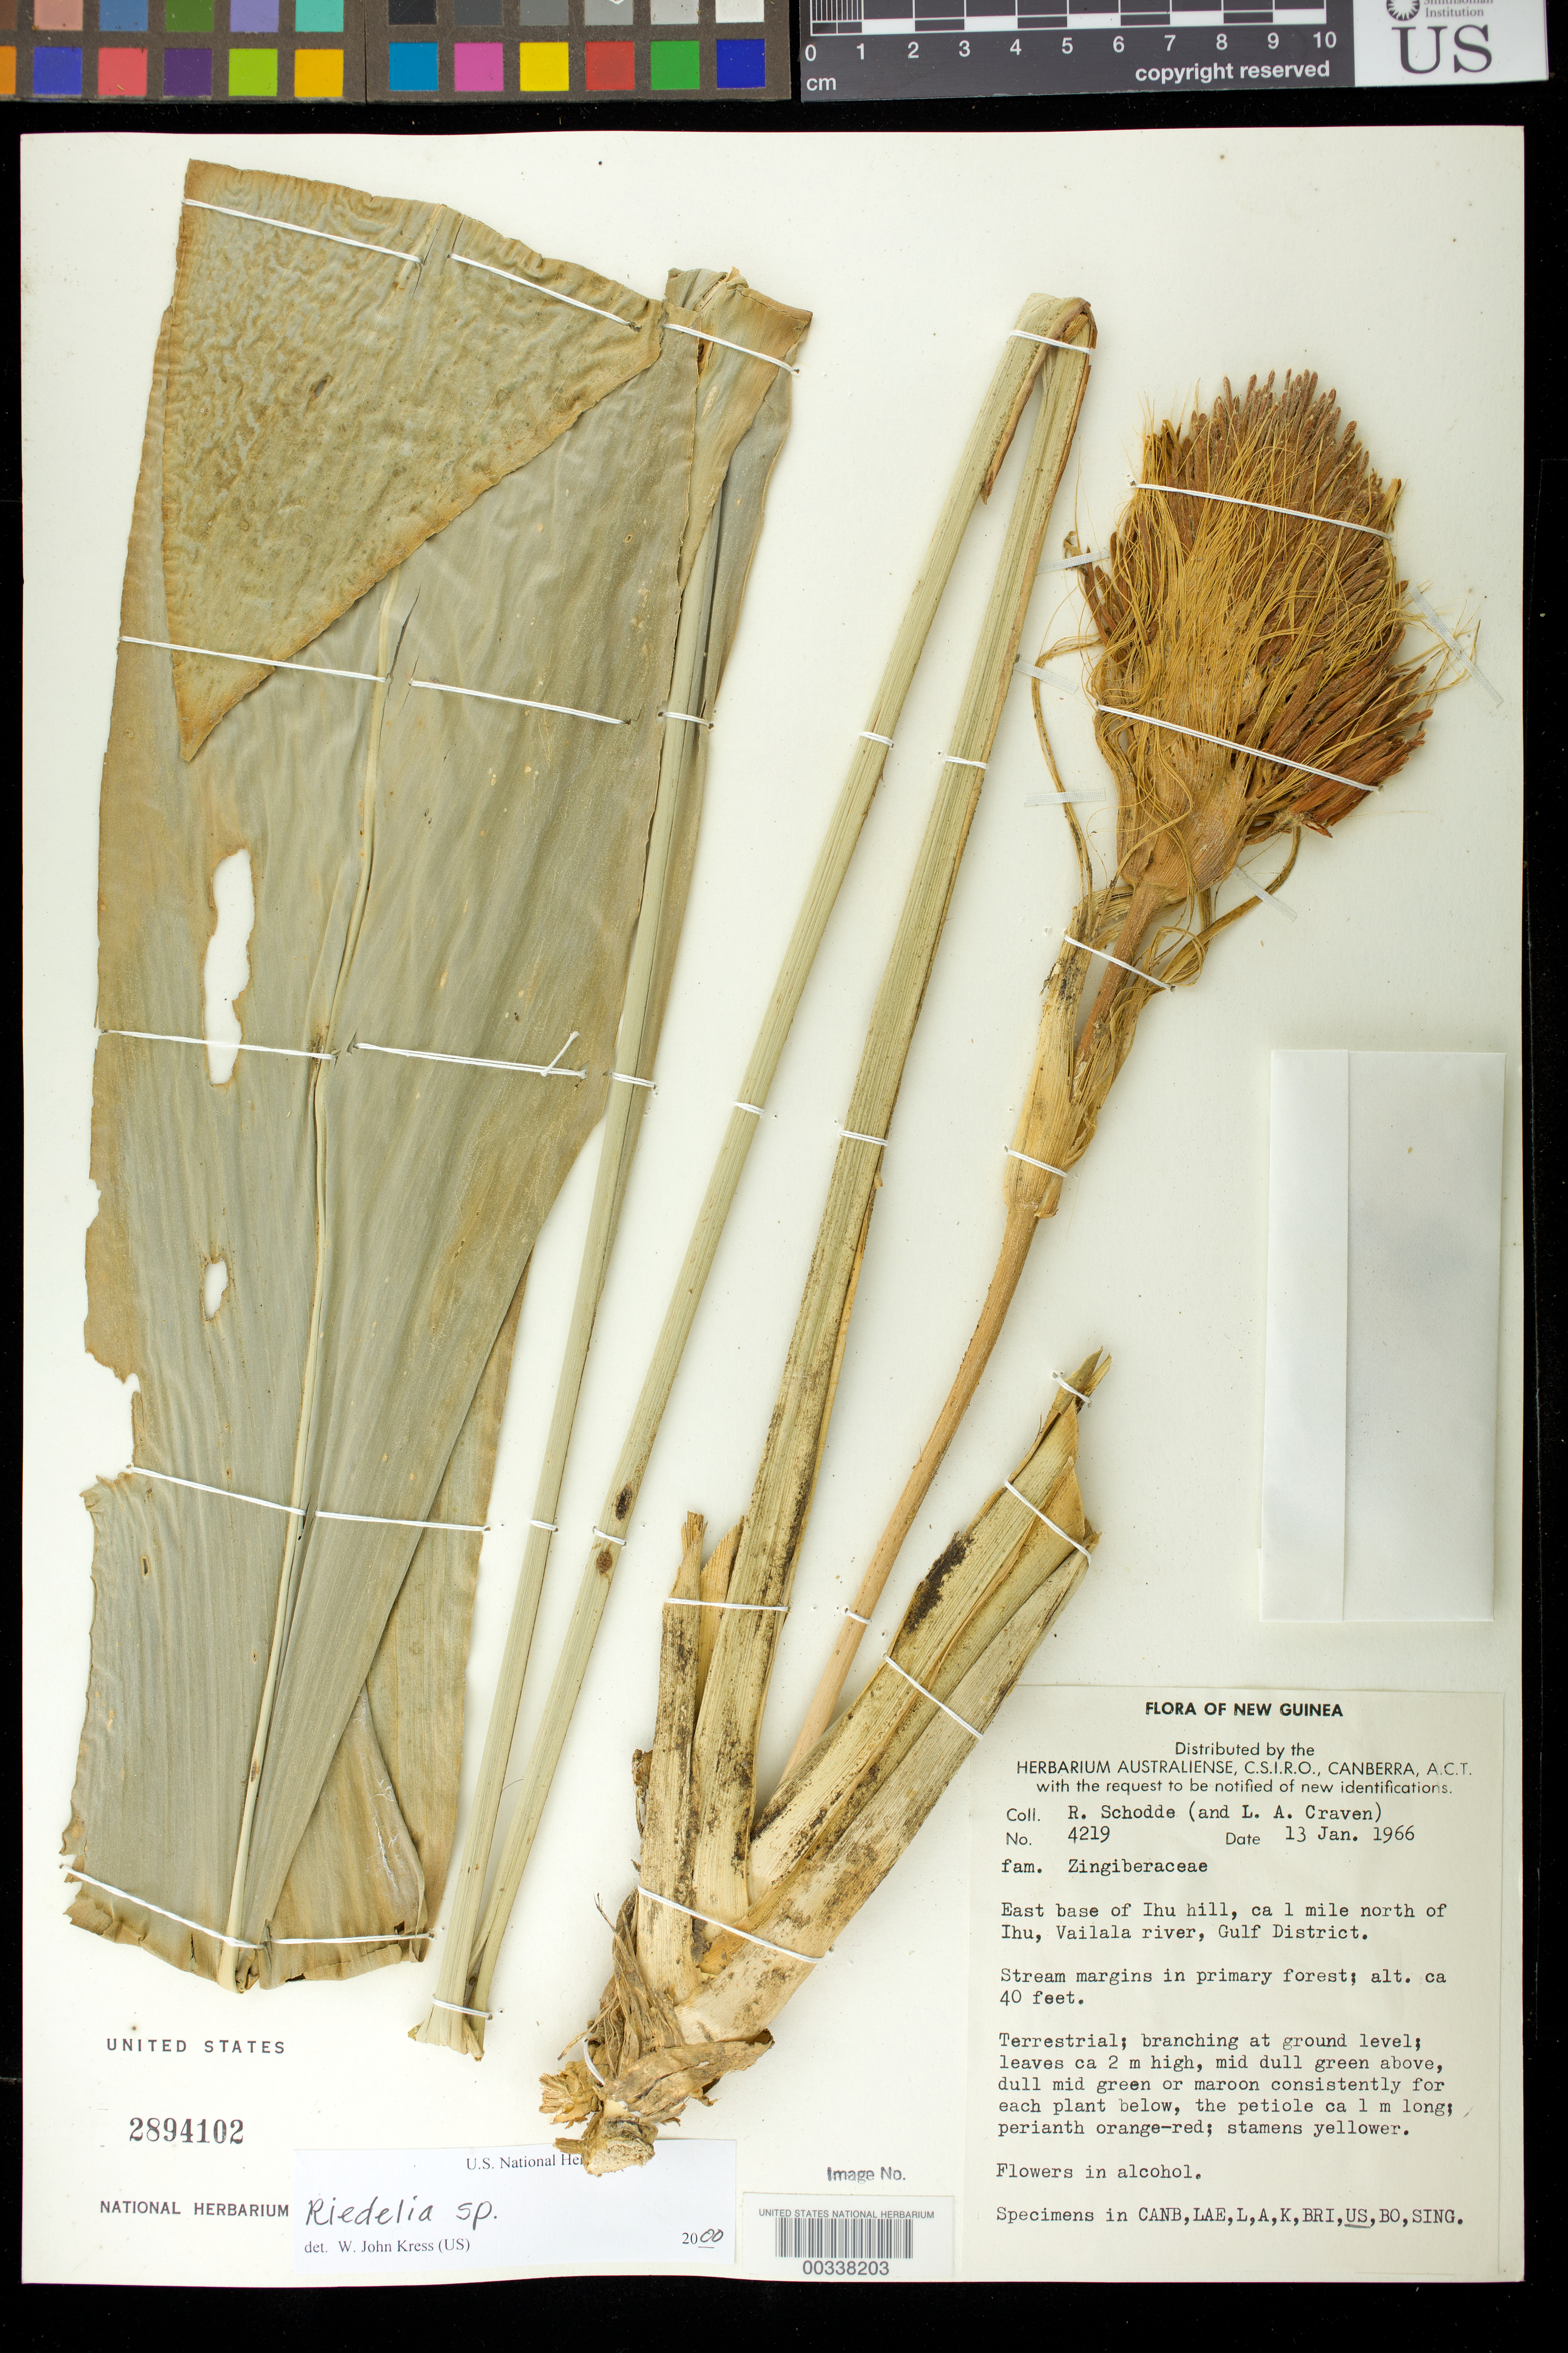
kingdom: Plantae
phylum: Tracheophyta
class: Liliopsida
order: Zingiberales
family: Zingiberaceae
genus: Riedelia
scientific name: Riedelia sp.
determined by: Kress, W. J., (US), Smithsonian Institution - National Museum of Natural History (UNITED STATES)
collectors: R. Schodde & L. A. Craven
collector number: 4219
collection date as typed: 13 Jan 1966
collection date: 1966-01-13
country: Papua New Guinea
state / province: Gulf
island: New Guinea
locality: Flora of new guinea, e base of ihu hill, ca 1 mi n of ihu, vailala river, gulf district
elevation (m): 12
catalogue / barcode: US 2894102